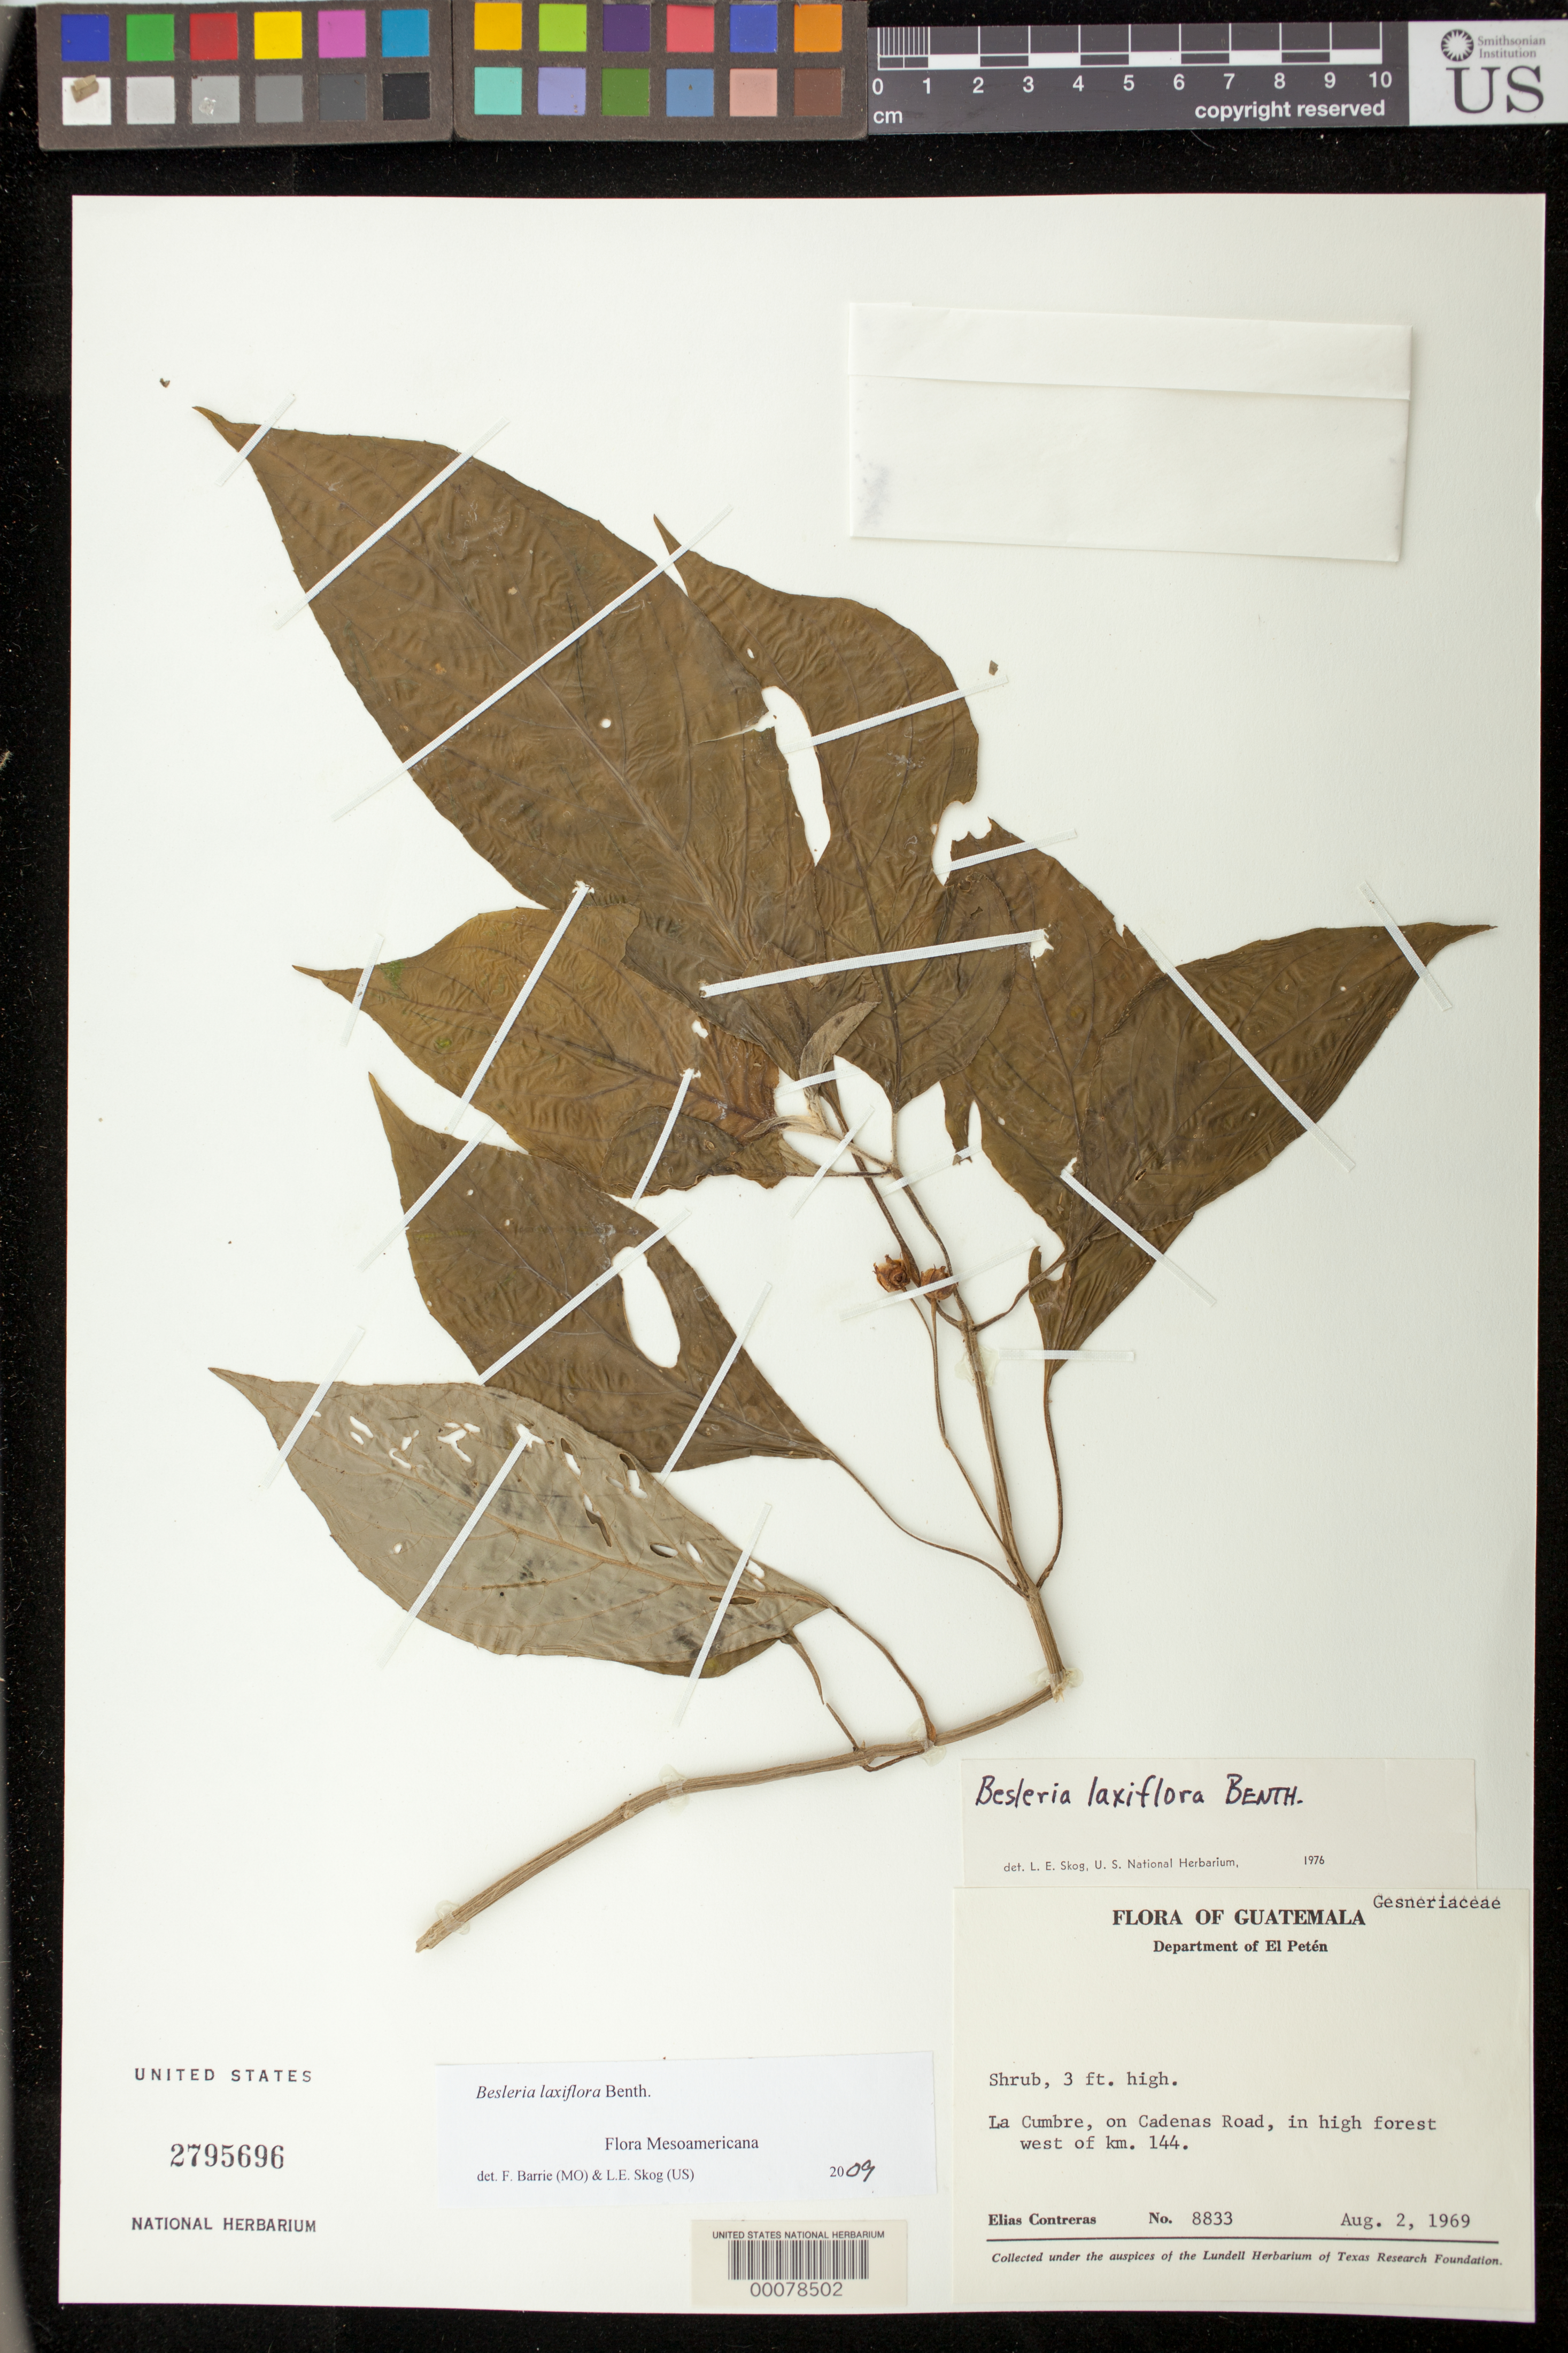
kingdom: Plantae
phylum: Tracheophyta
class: Magnoliopsida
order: Lamiales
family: Gesneriaceae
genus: Besleria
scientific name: Besleria laxiflora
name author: Benth.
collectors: E. Contreras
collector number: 8833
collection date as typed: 02 Aug 1969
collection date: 1969-08-02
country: Guatemala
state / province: El Petén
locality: La Cumbre, on Cadenas road, W of km 144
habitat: In high forest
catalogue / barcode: US 2795696